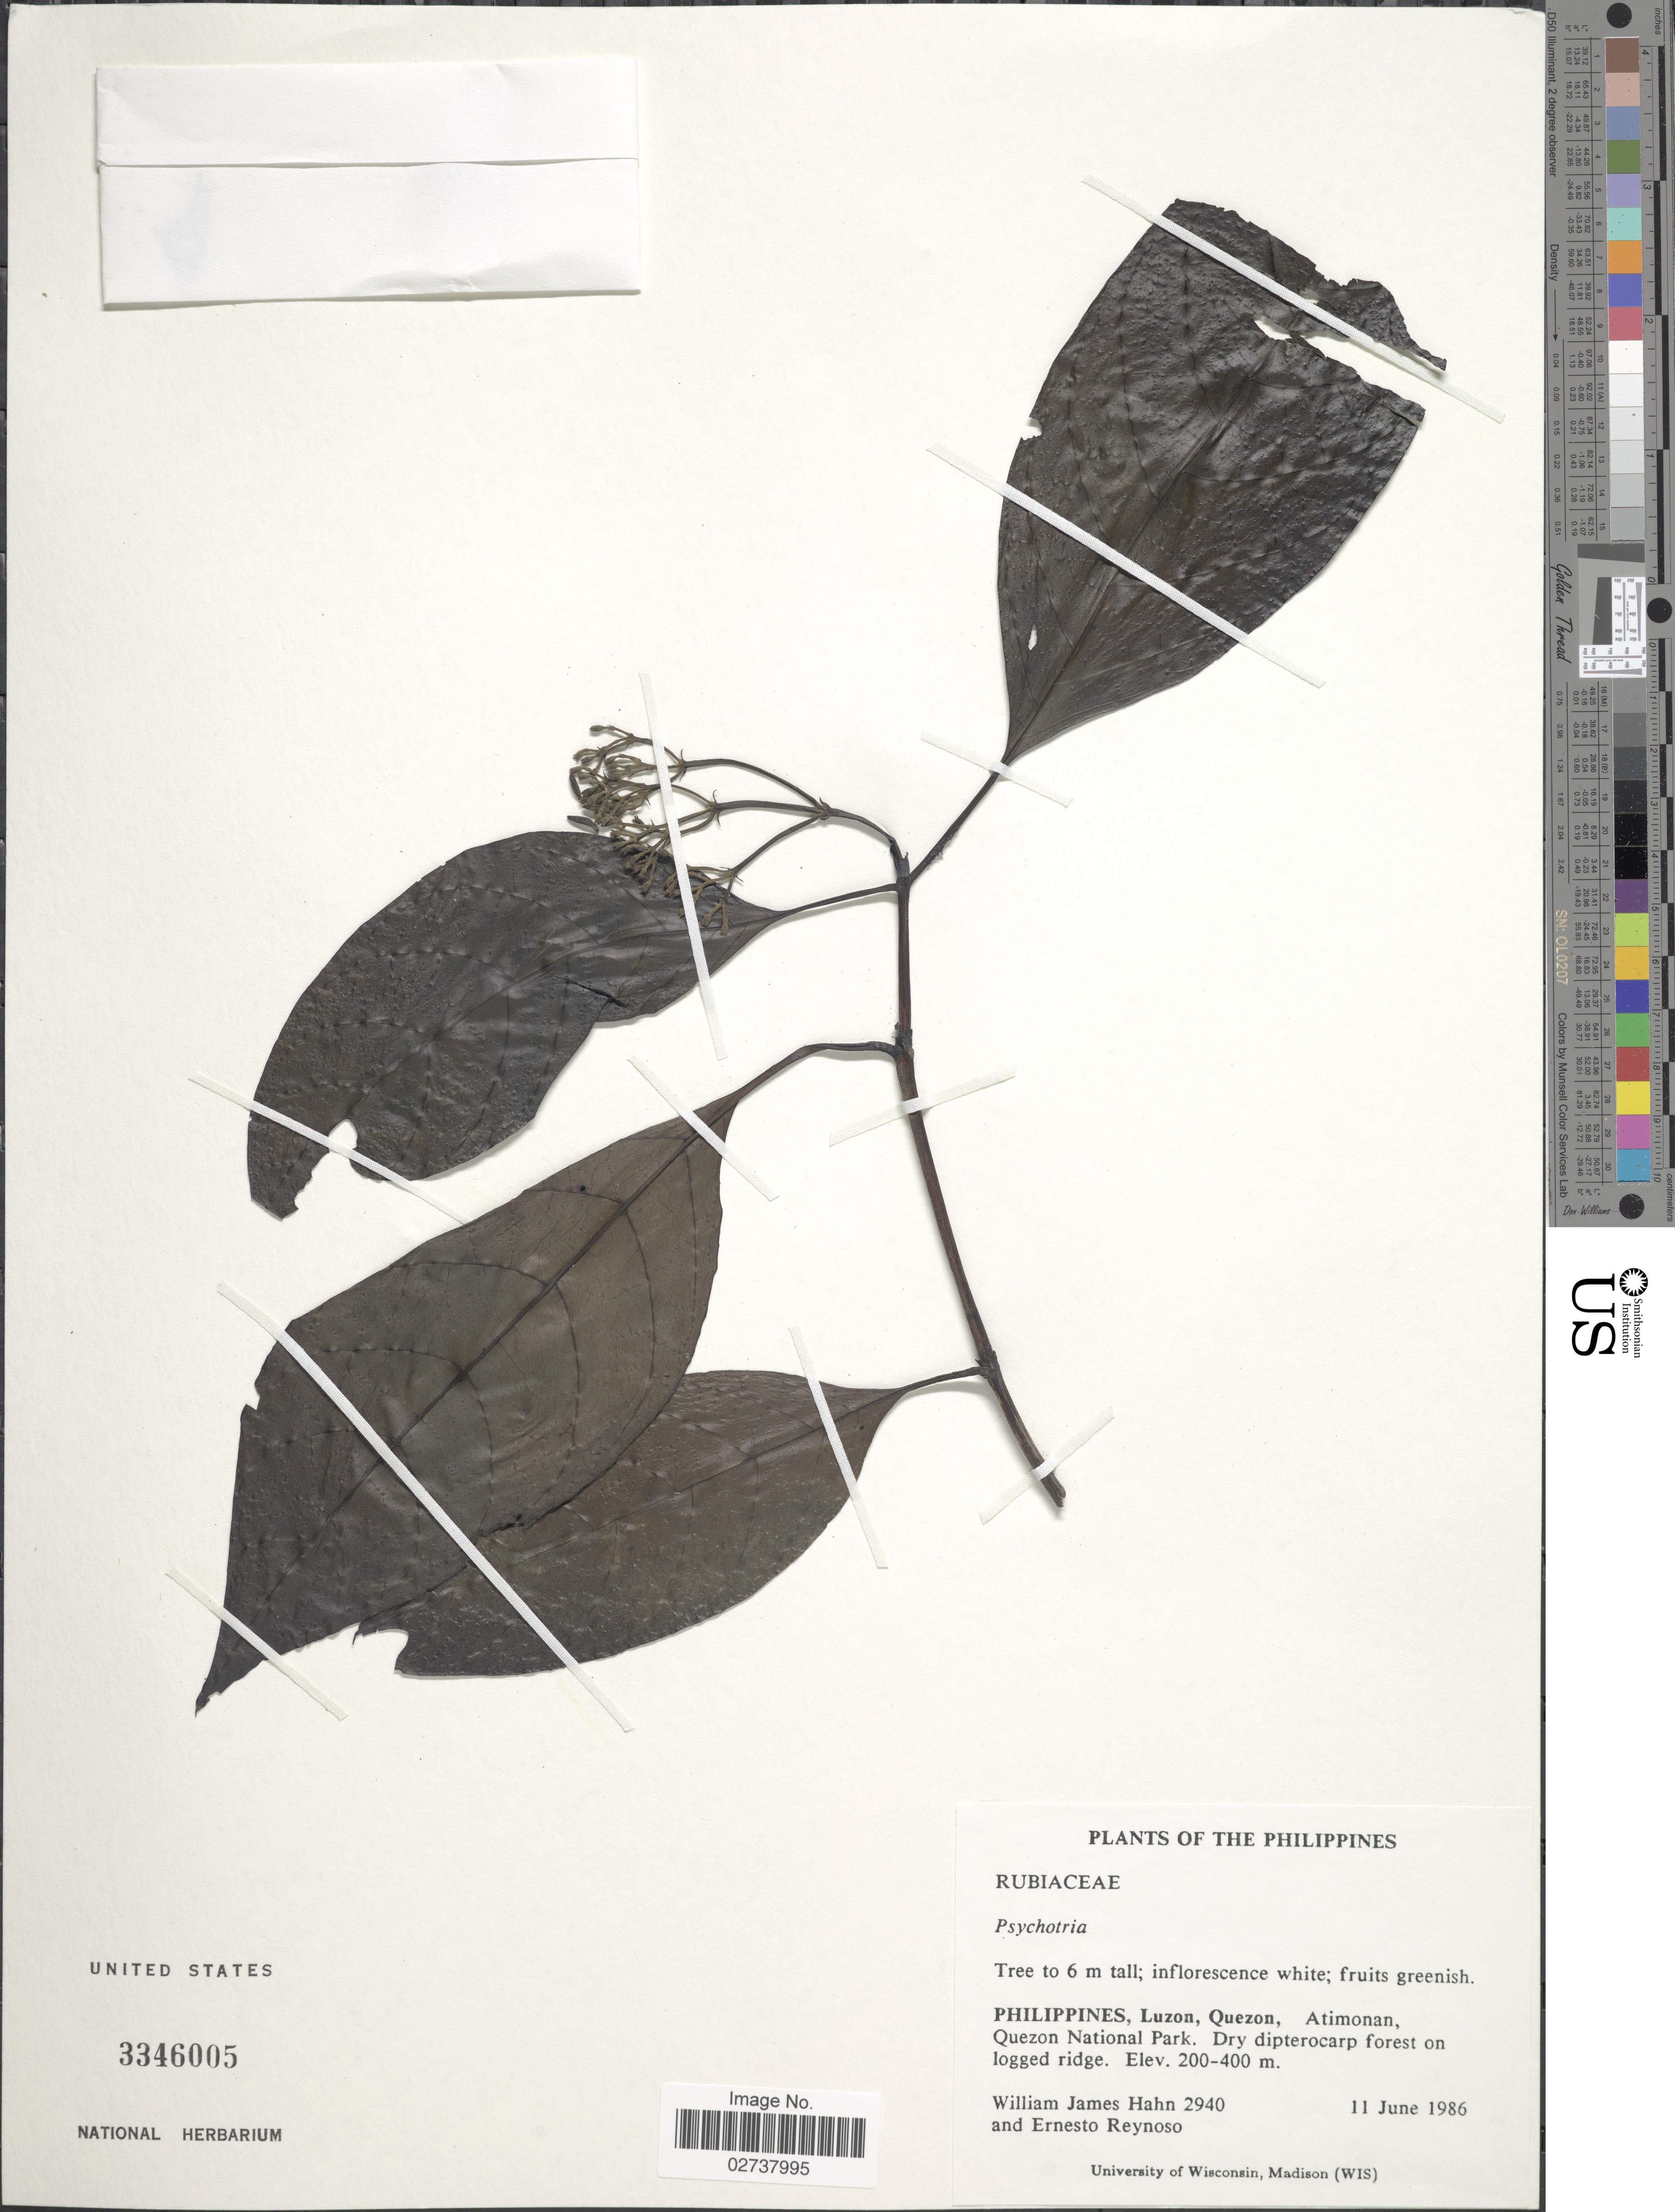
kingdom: Plantae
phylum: Tracheophyta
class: Magnoliopsida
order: Gentianales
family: Rubiaceae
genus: Psychotria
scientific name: Psychotria sp.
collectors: W. J. Hahn & E. Reynoso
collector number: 2940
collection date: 1986-06-11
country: Philippines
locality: Luzon, Quezon, Atimonan, Quezon National Park.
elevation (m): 200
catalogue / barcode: US 3346005